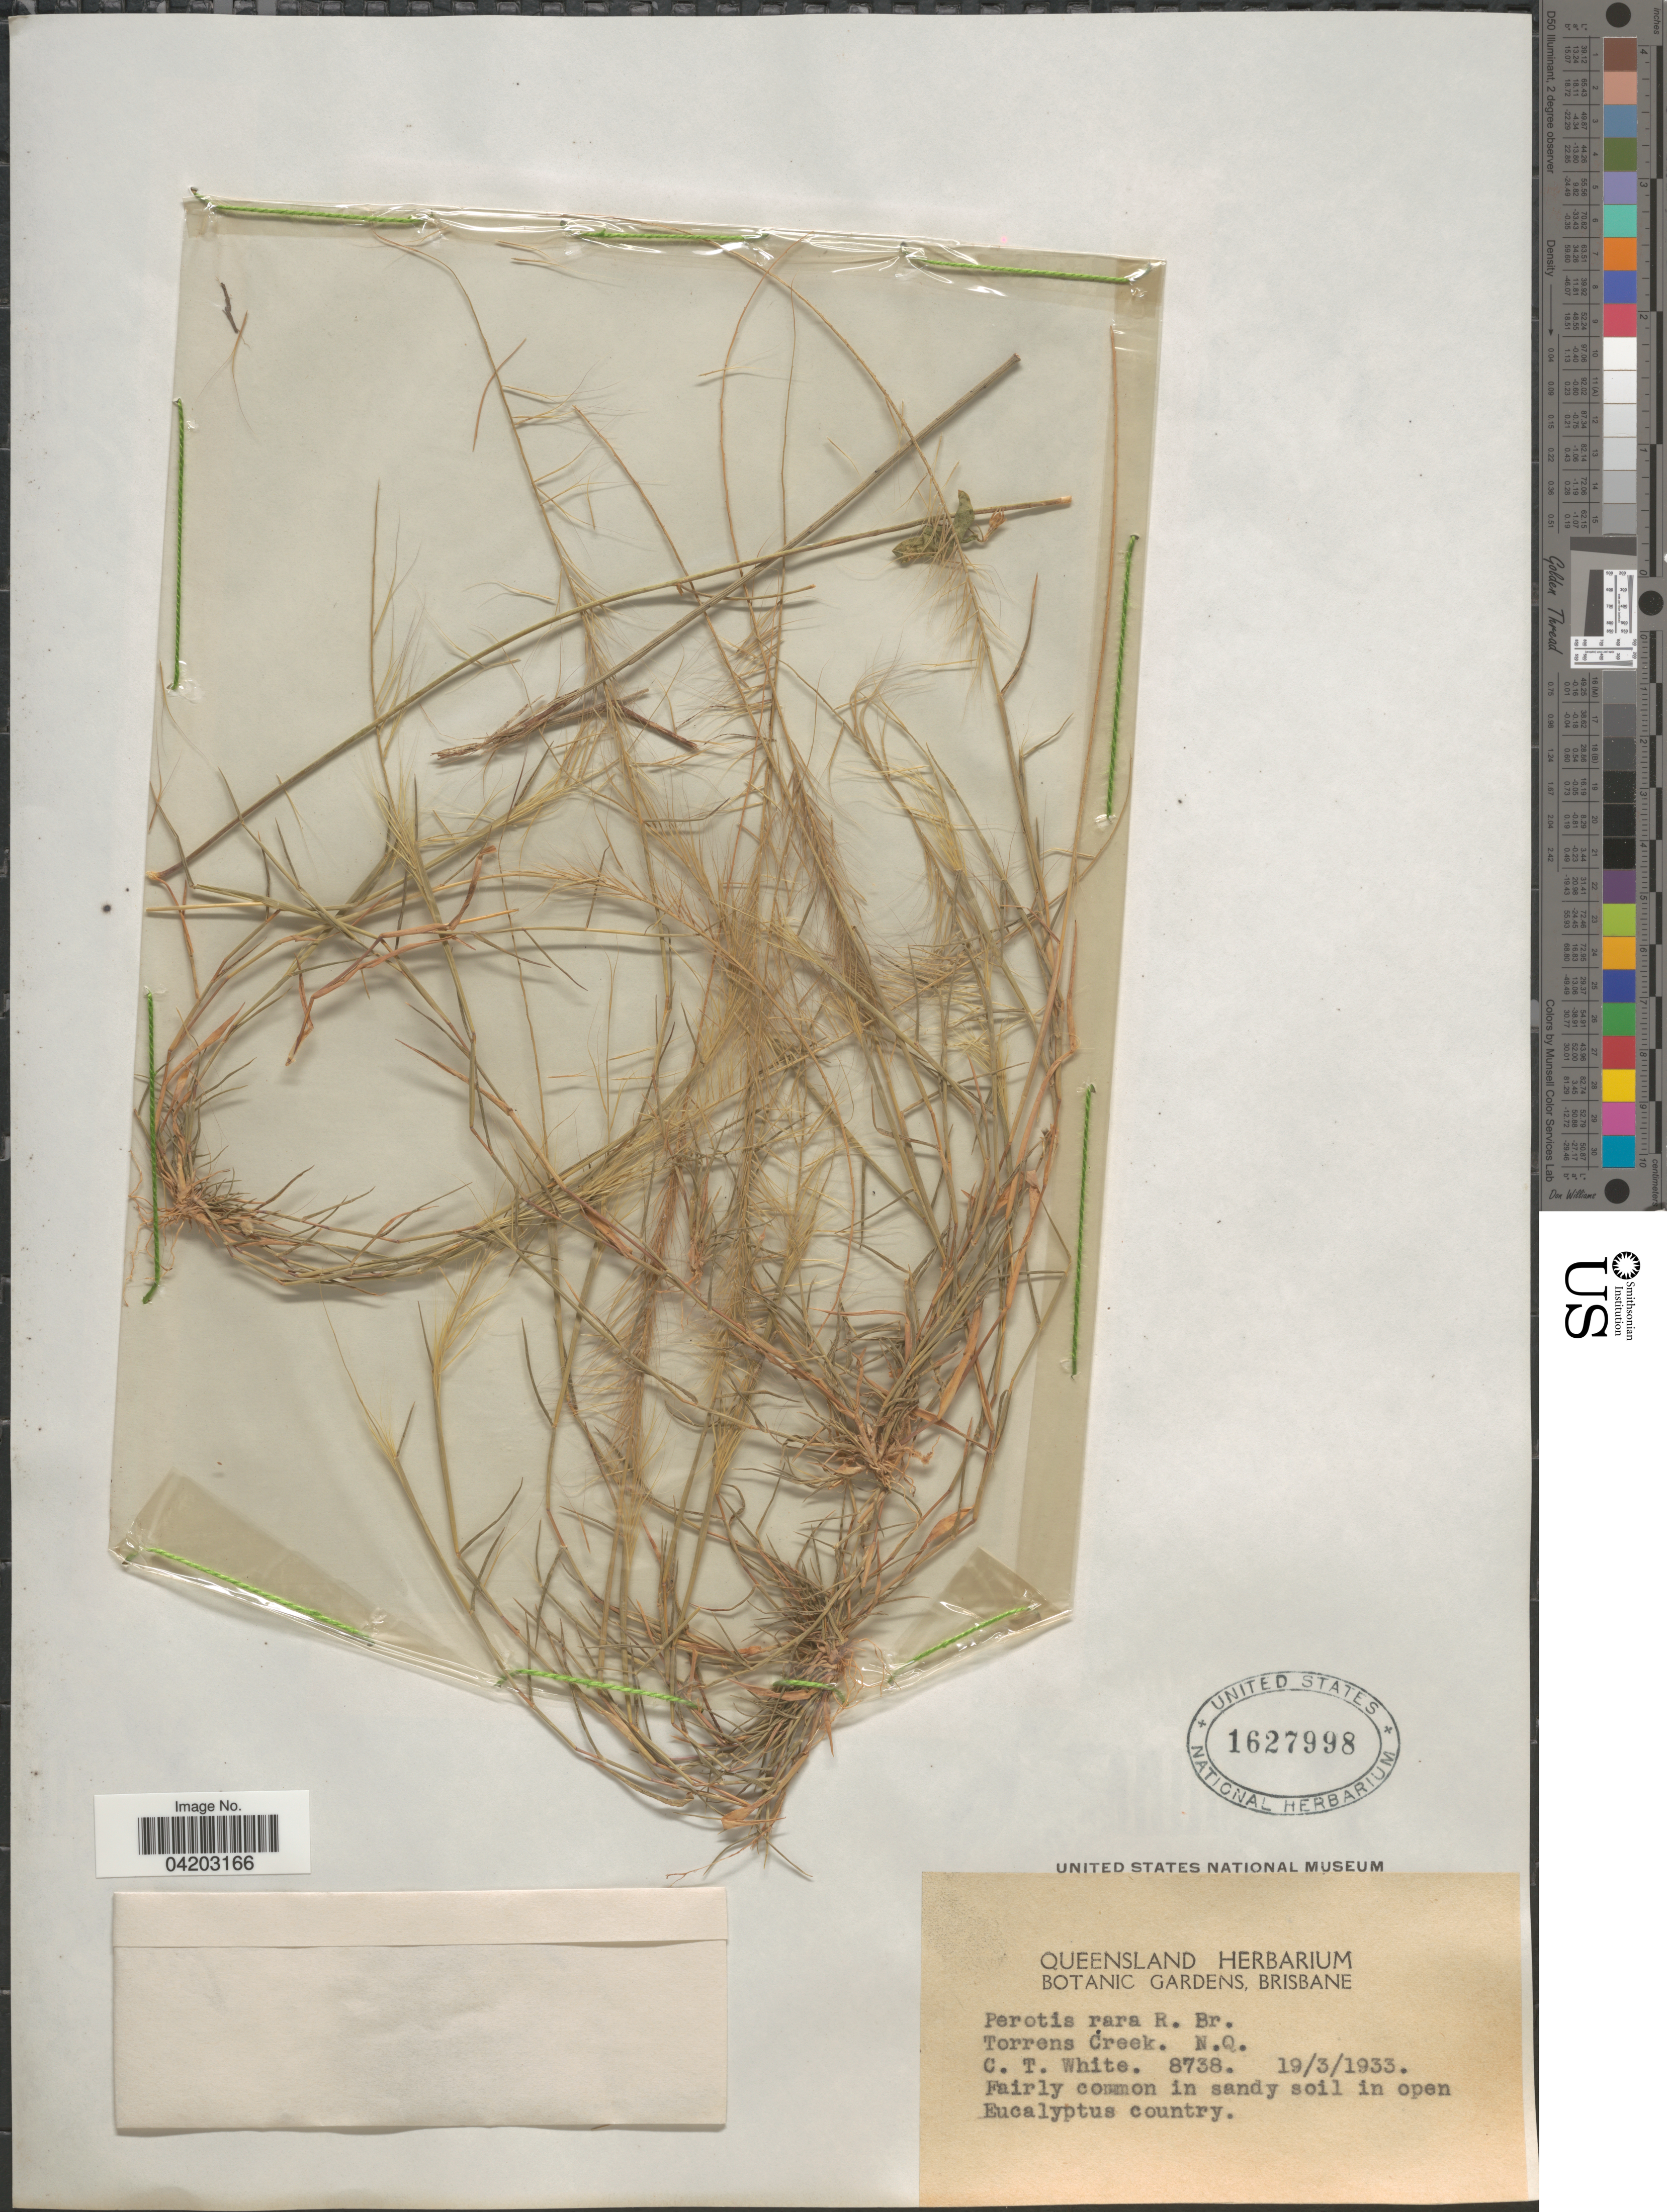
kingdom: Plantae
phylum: Tracheophyta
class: Liliopsida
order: Poales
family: Poaceae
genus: Perotis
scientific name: Perotis rara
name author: R. Br.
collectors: C. T. White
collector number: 8738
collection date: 1933-03-19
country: Australia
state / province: Queensland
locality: Torrens Creek, N.Q.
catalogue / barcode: US 1627998